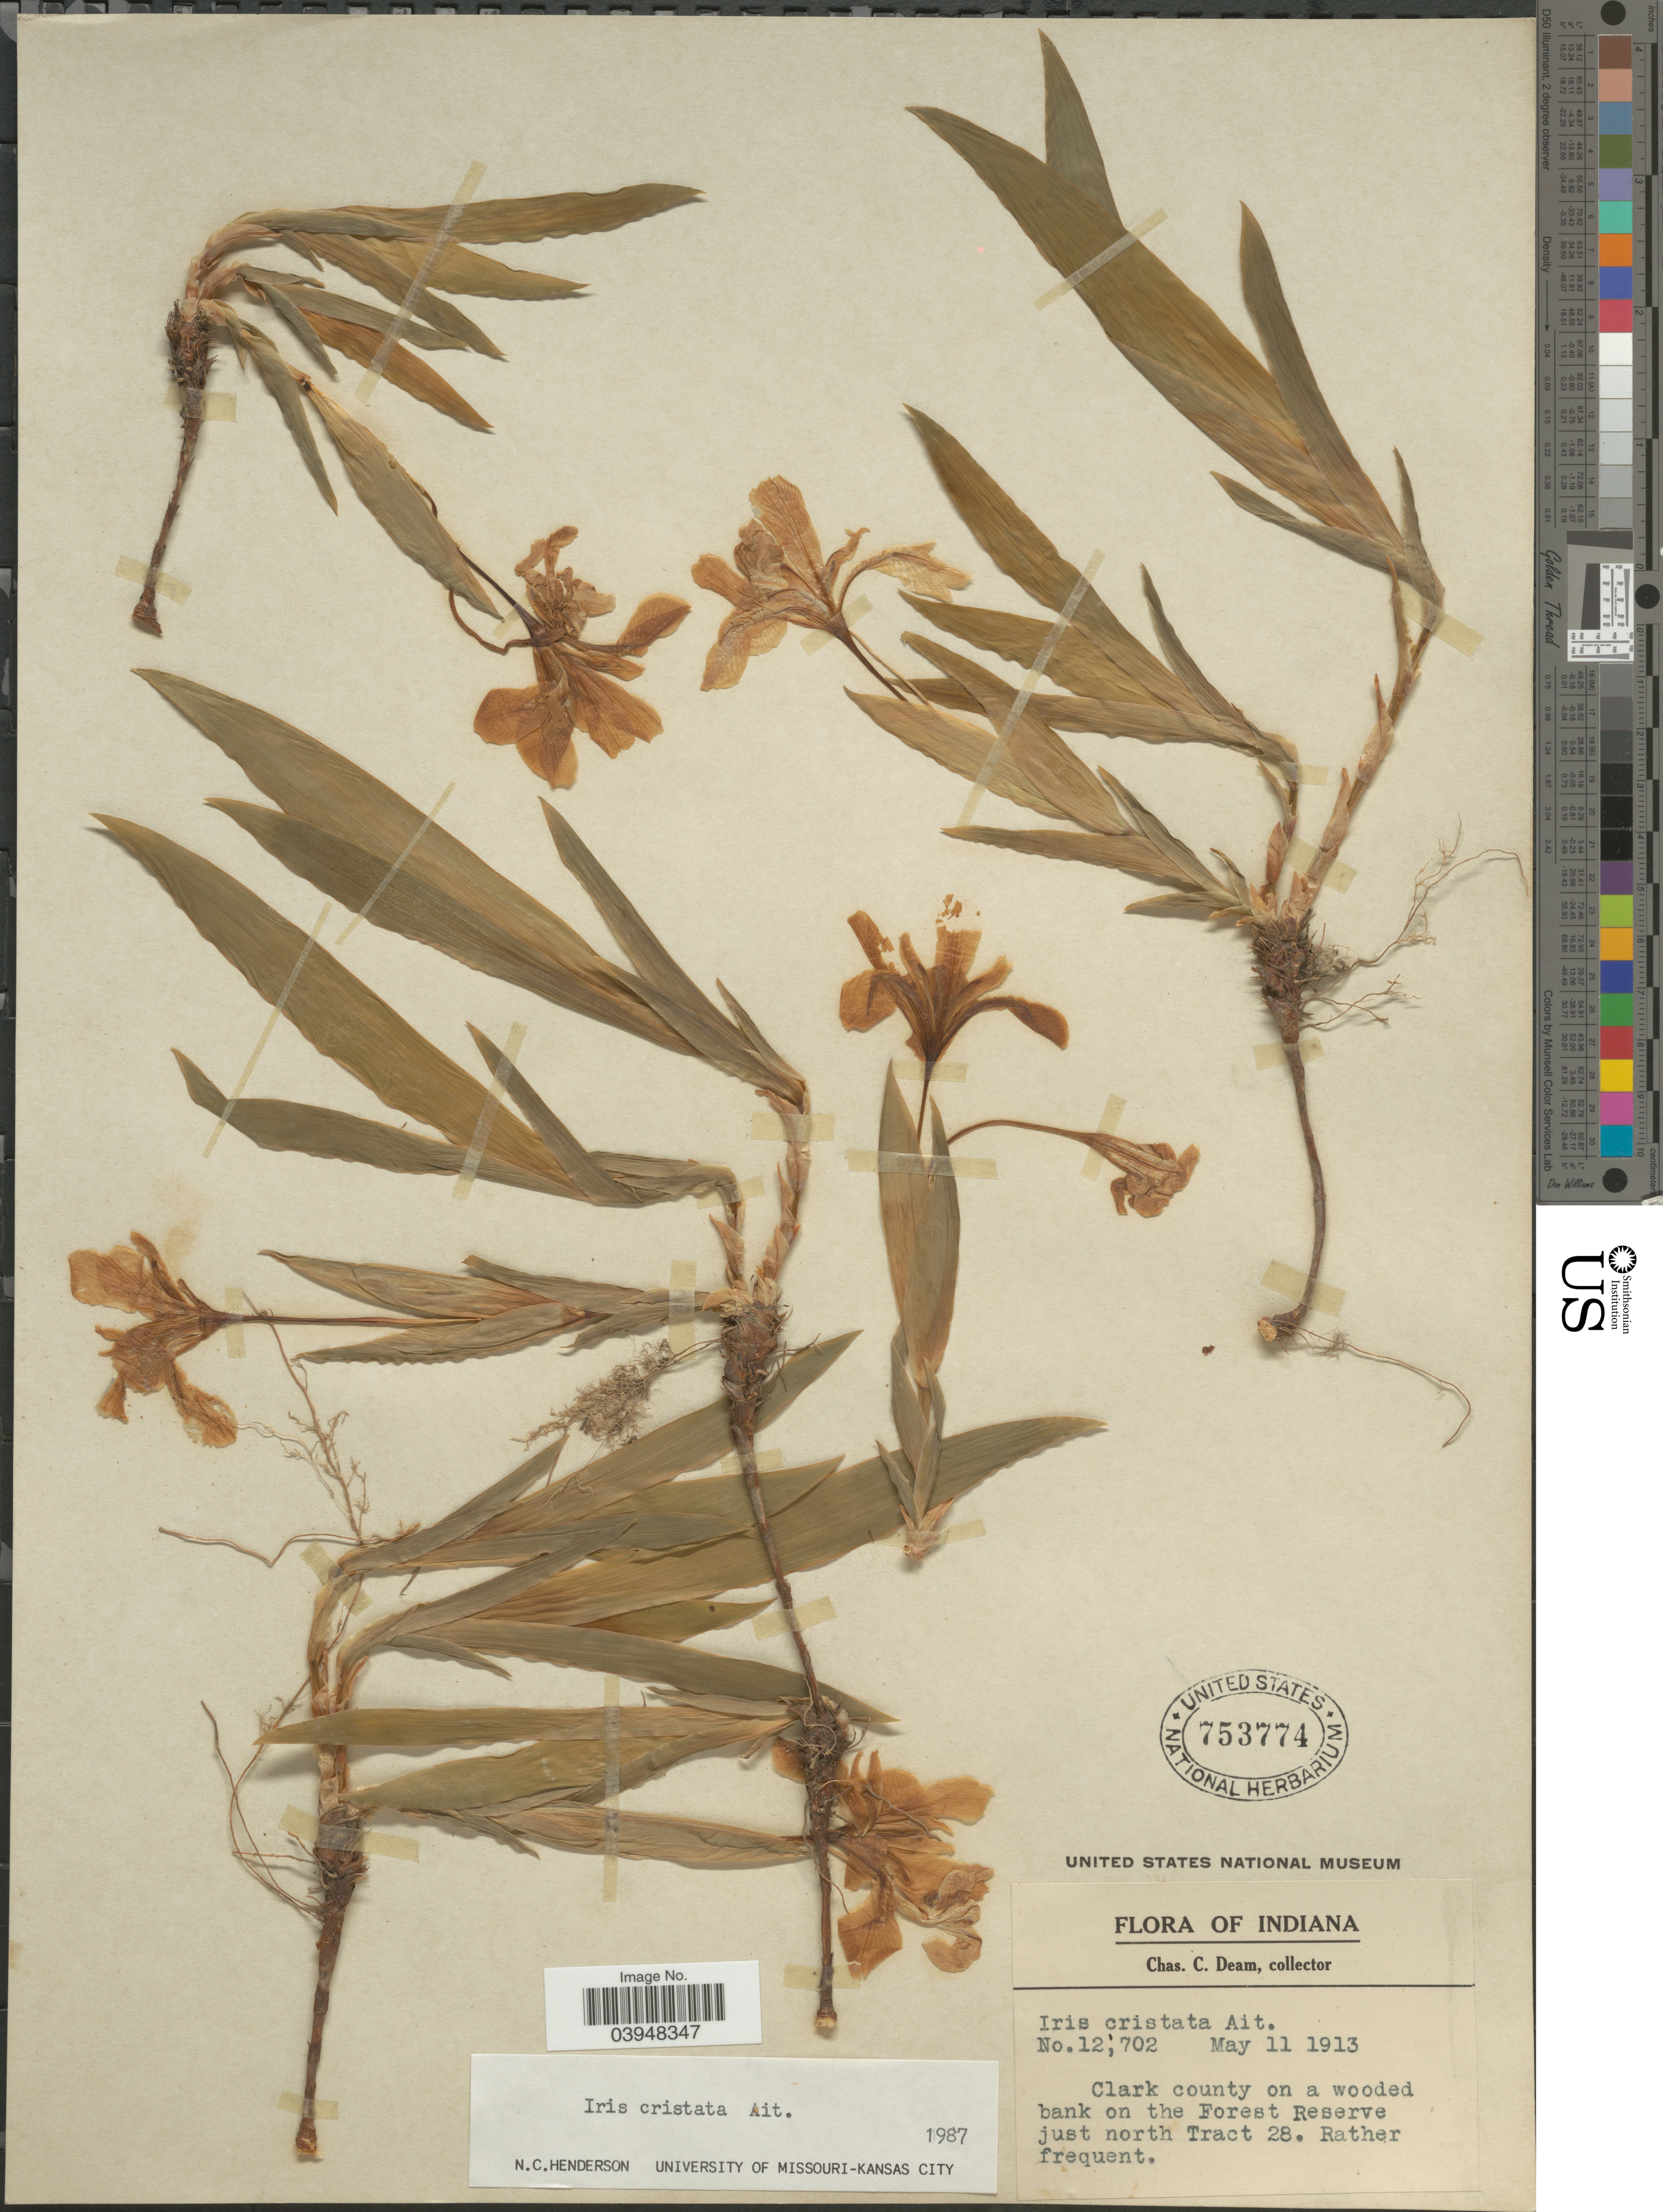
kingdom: Plantae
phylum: Tracheophyta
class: Liliopsida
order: Asparagales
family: Iridaceae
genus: Iris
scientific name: Iris cristata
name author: Aiton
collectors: C. C. Deam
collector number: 12702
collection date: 1913-05-11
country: United States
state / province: Indiana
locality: Clark county on a wooded bank on the Forest Reserve just north Tract 28.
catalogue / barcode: US 753774